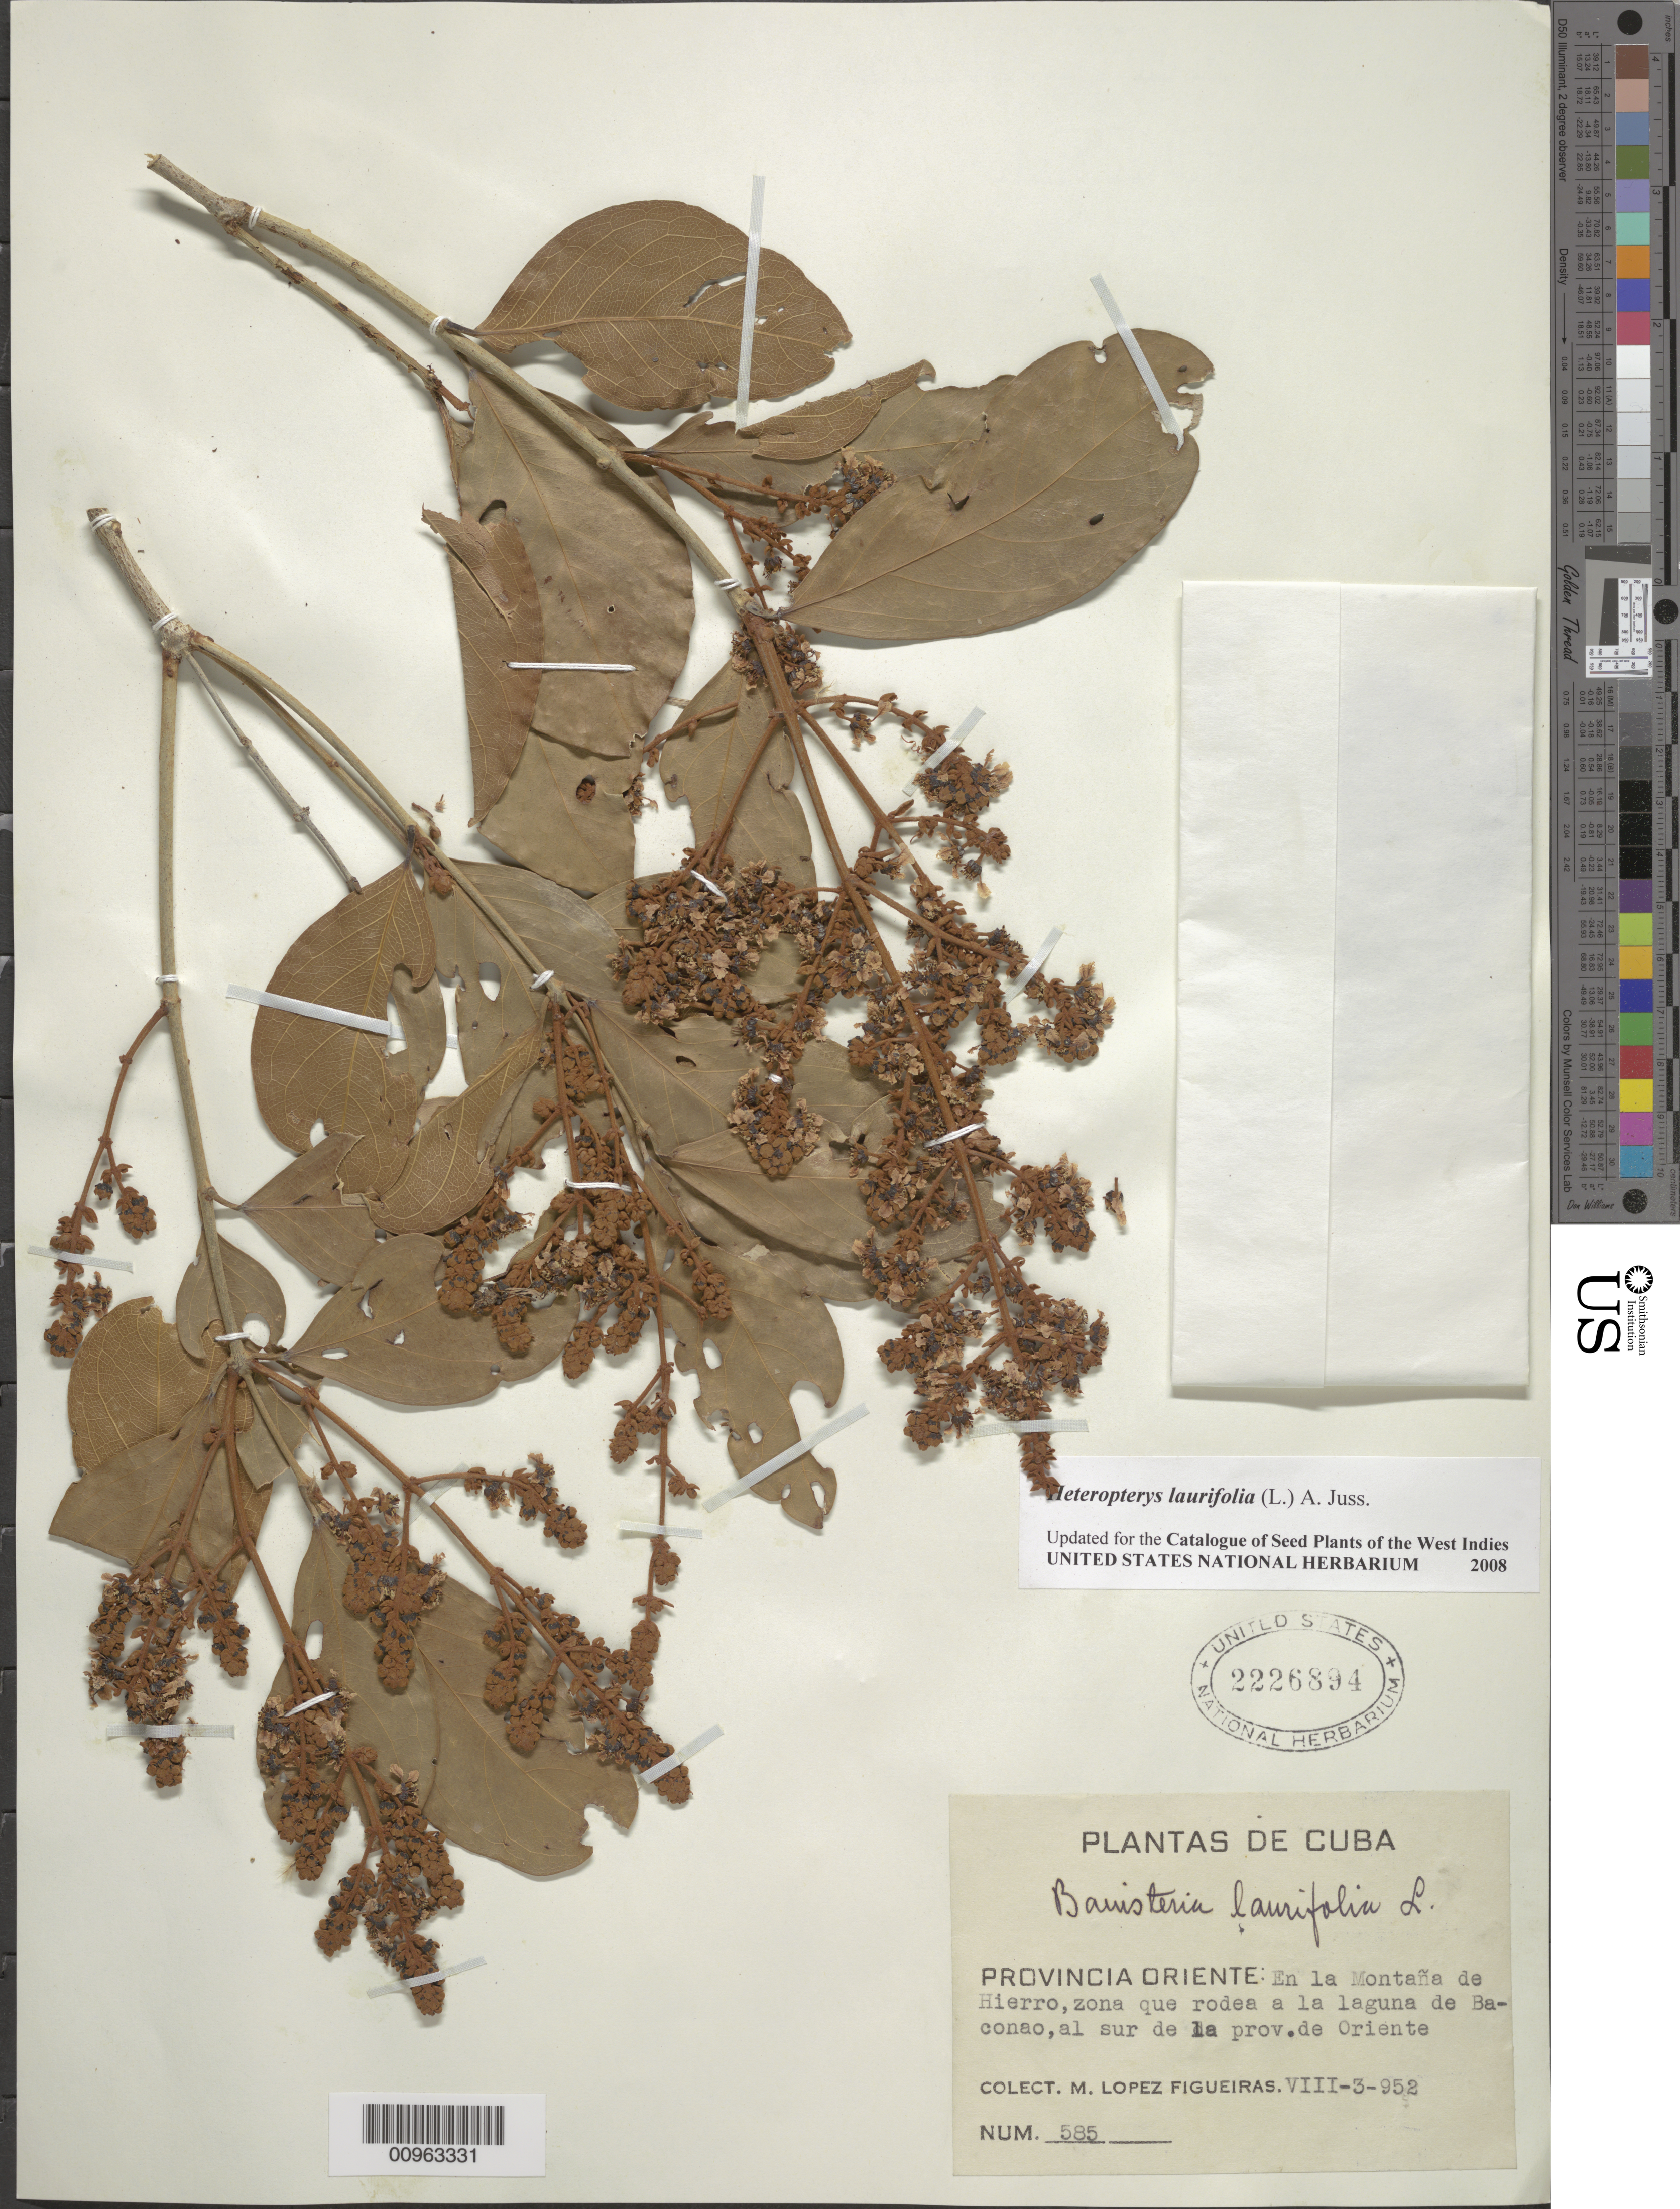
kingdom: Plantae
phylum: Tracheophyta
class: Magnoliopsida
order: Malpighiales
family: Malpighiaceae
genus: Heteropterys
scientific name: Heteropterys laurifolia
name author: (L.) A. Juss.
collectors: M. López Figueiras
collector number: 585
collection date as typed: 03 Aug 1952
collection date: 1952-08-03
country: Cuba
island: Cuba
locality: En la Montaña de Hierro, zona que rodea a la laguna de Baconao, al sur de la provincia de Oriente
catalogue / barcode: US 2226894